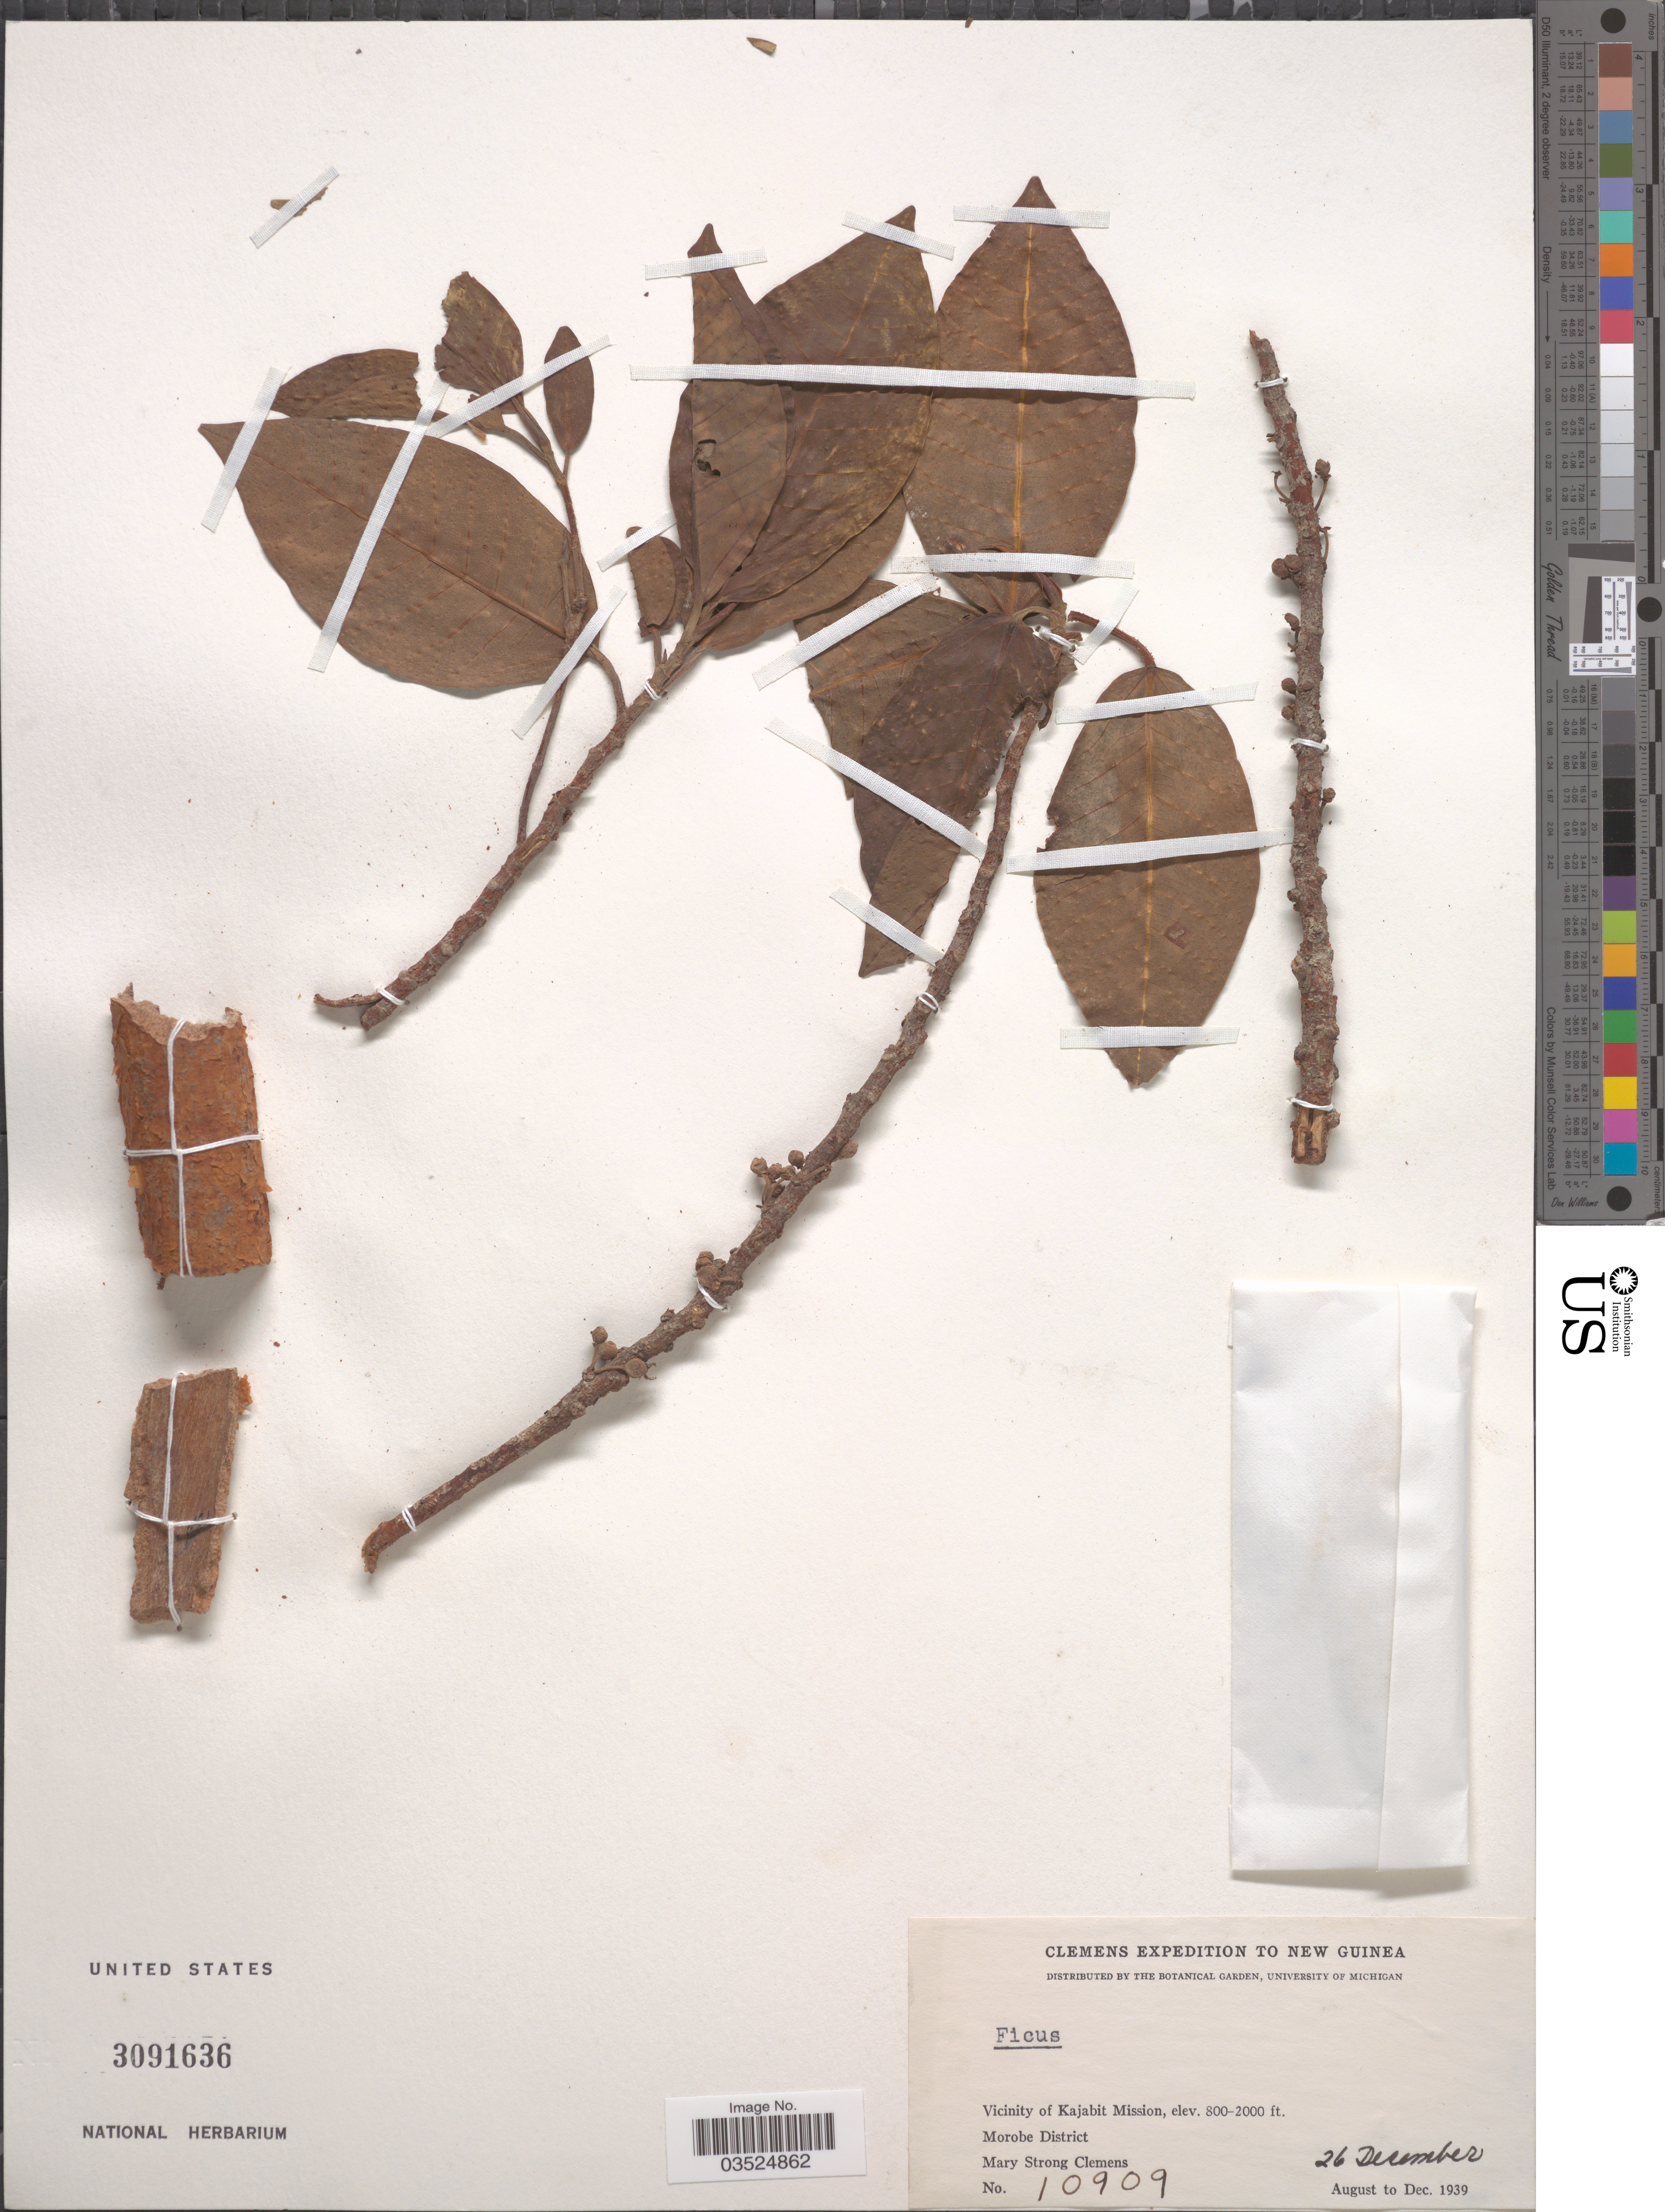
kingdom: Plantae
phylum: Tracheophyta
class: Magnoliopsida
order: Rosales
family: Moraceae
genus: Ficus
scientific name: Ficus sp.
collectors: M. S. Clemens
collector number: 10909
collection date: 1939-12-26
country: Papua New Guinea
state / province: Morobe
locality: New Guinea. Vicinity of Kajabit Mission, Morobe District.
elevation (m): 244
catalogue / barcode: US 3091636